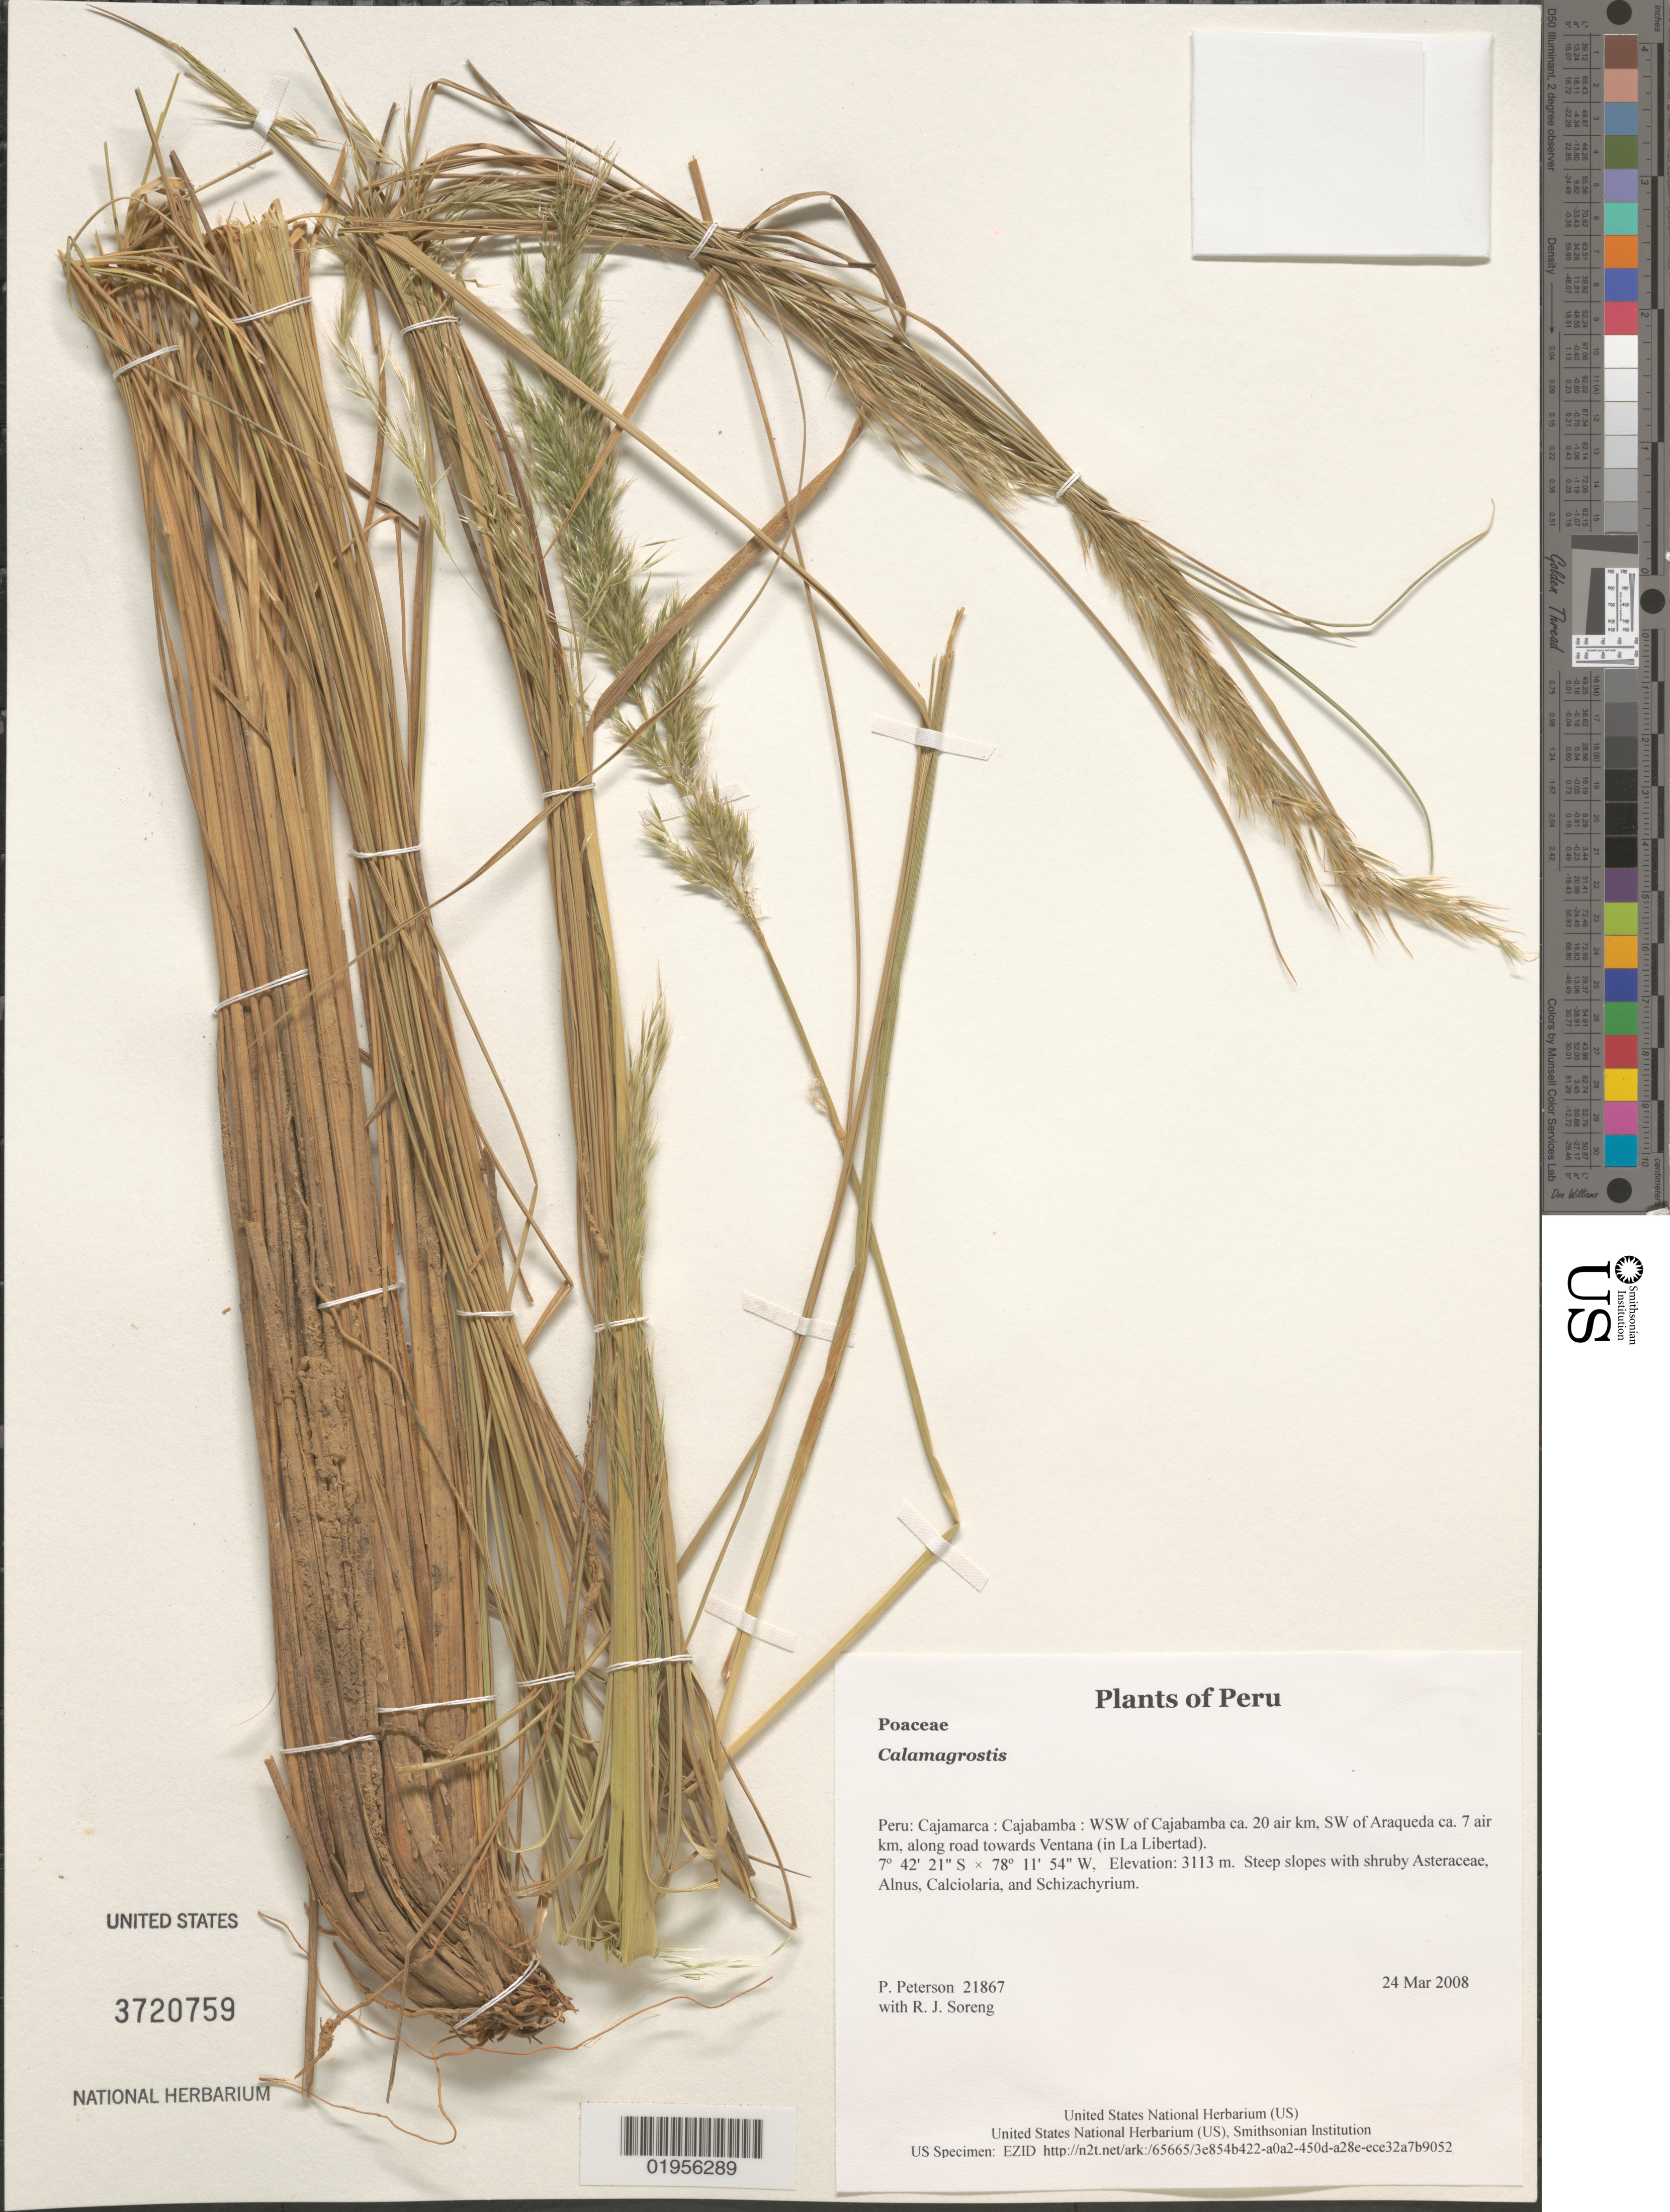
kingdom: Plantae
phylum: Tracheophyta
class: Liliopsida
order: Poales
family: Poaceae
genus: Calamagrostis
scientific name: Calamagrostis sp.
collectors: P. M. Peterson & R. J. Soreng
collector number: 21867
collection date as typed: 24 Mar 2008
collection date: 2008-03-24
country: Peru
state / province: Cajamarca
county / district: Cajabamba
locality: WSW of Cajabamba ca. 20 air km, SW of Araqueda ca. 7 air km, along road towards Ventana (in La Libertad)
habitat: Steep slopes with shruby Asteraceae, Alnus, Calciolaria, and Schizachyrium.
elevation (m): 3113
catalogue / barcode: US 3720759